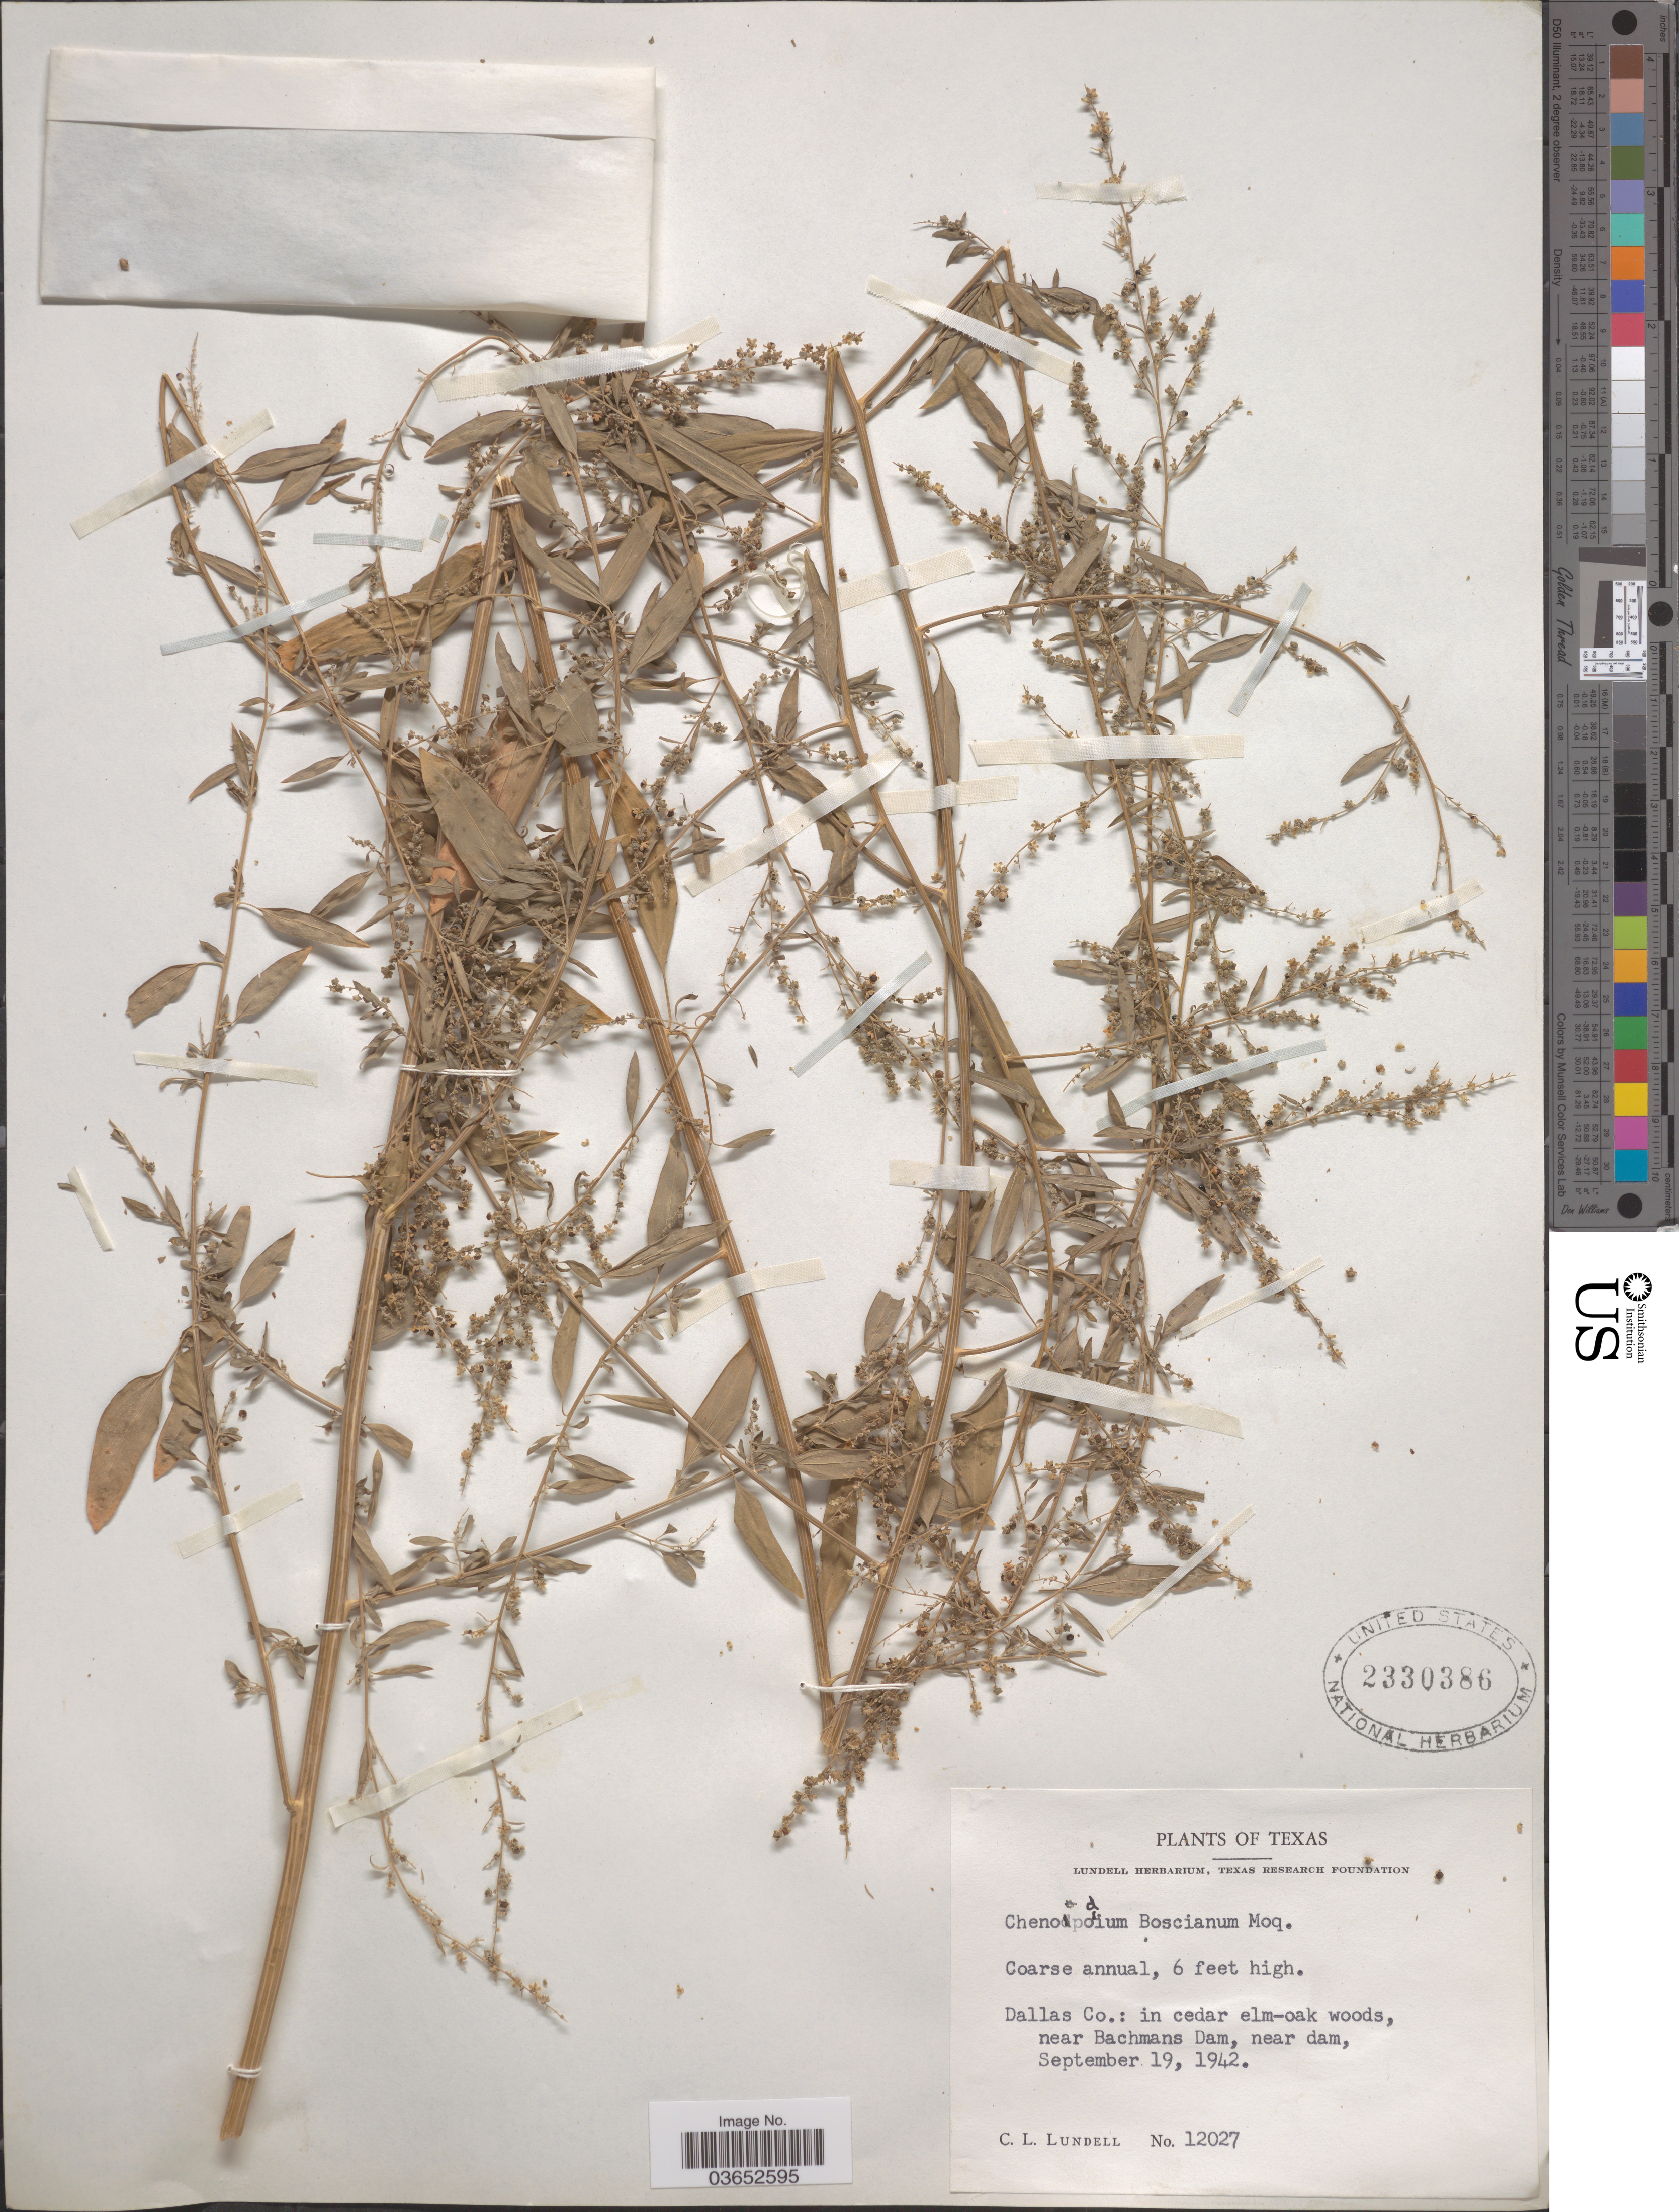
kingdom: Plantae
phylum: Tracheophyta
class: Magnoliopsida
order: Caryophyllales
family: Amaranthaceae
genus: Chenopodium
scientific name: Chenopodium boscianum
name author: Moq.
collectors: C. L. Lundell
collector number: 12027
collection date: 1942-09-19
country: United States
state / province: Texas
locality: Dallas Co.: near Bachmans Dam, near dam.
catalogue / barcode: US 2330386